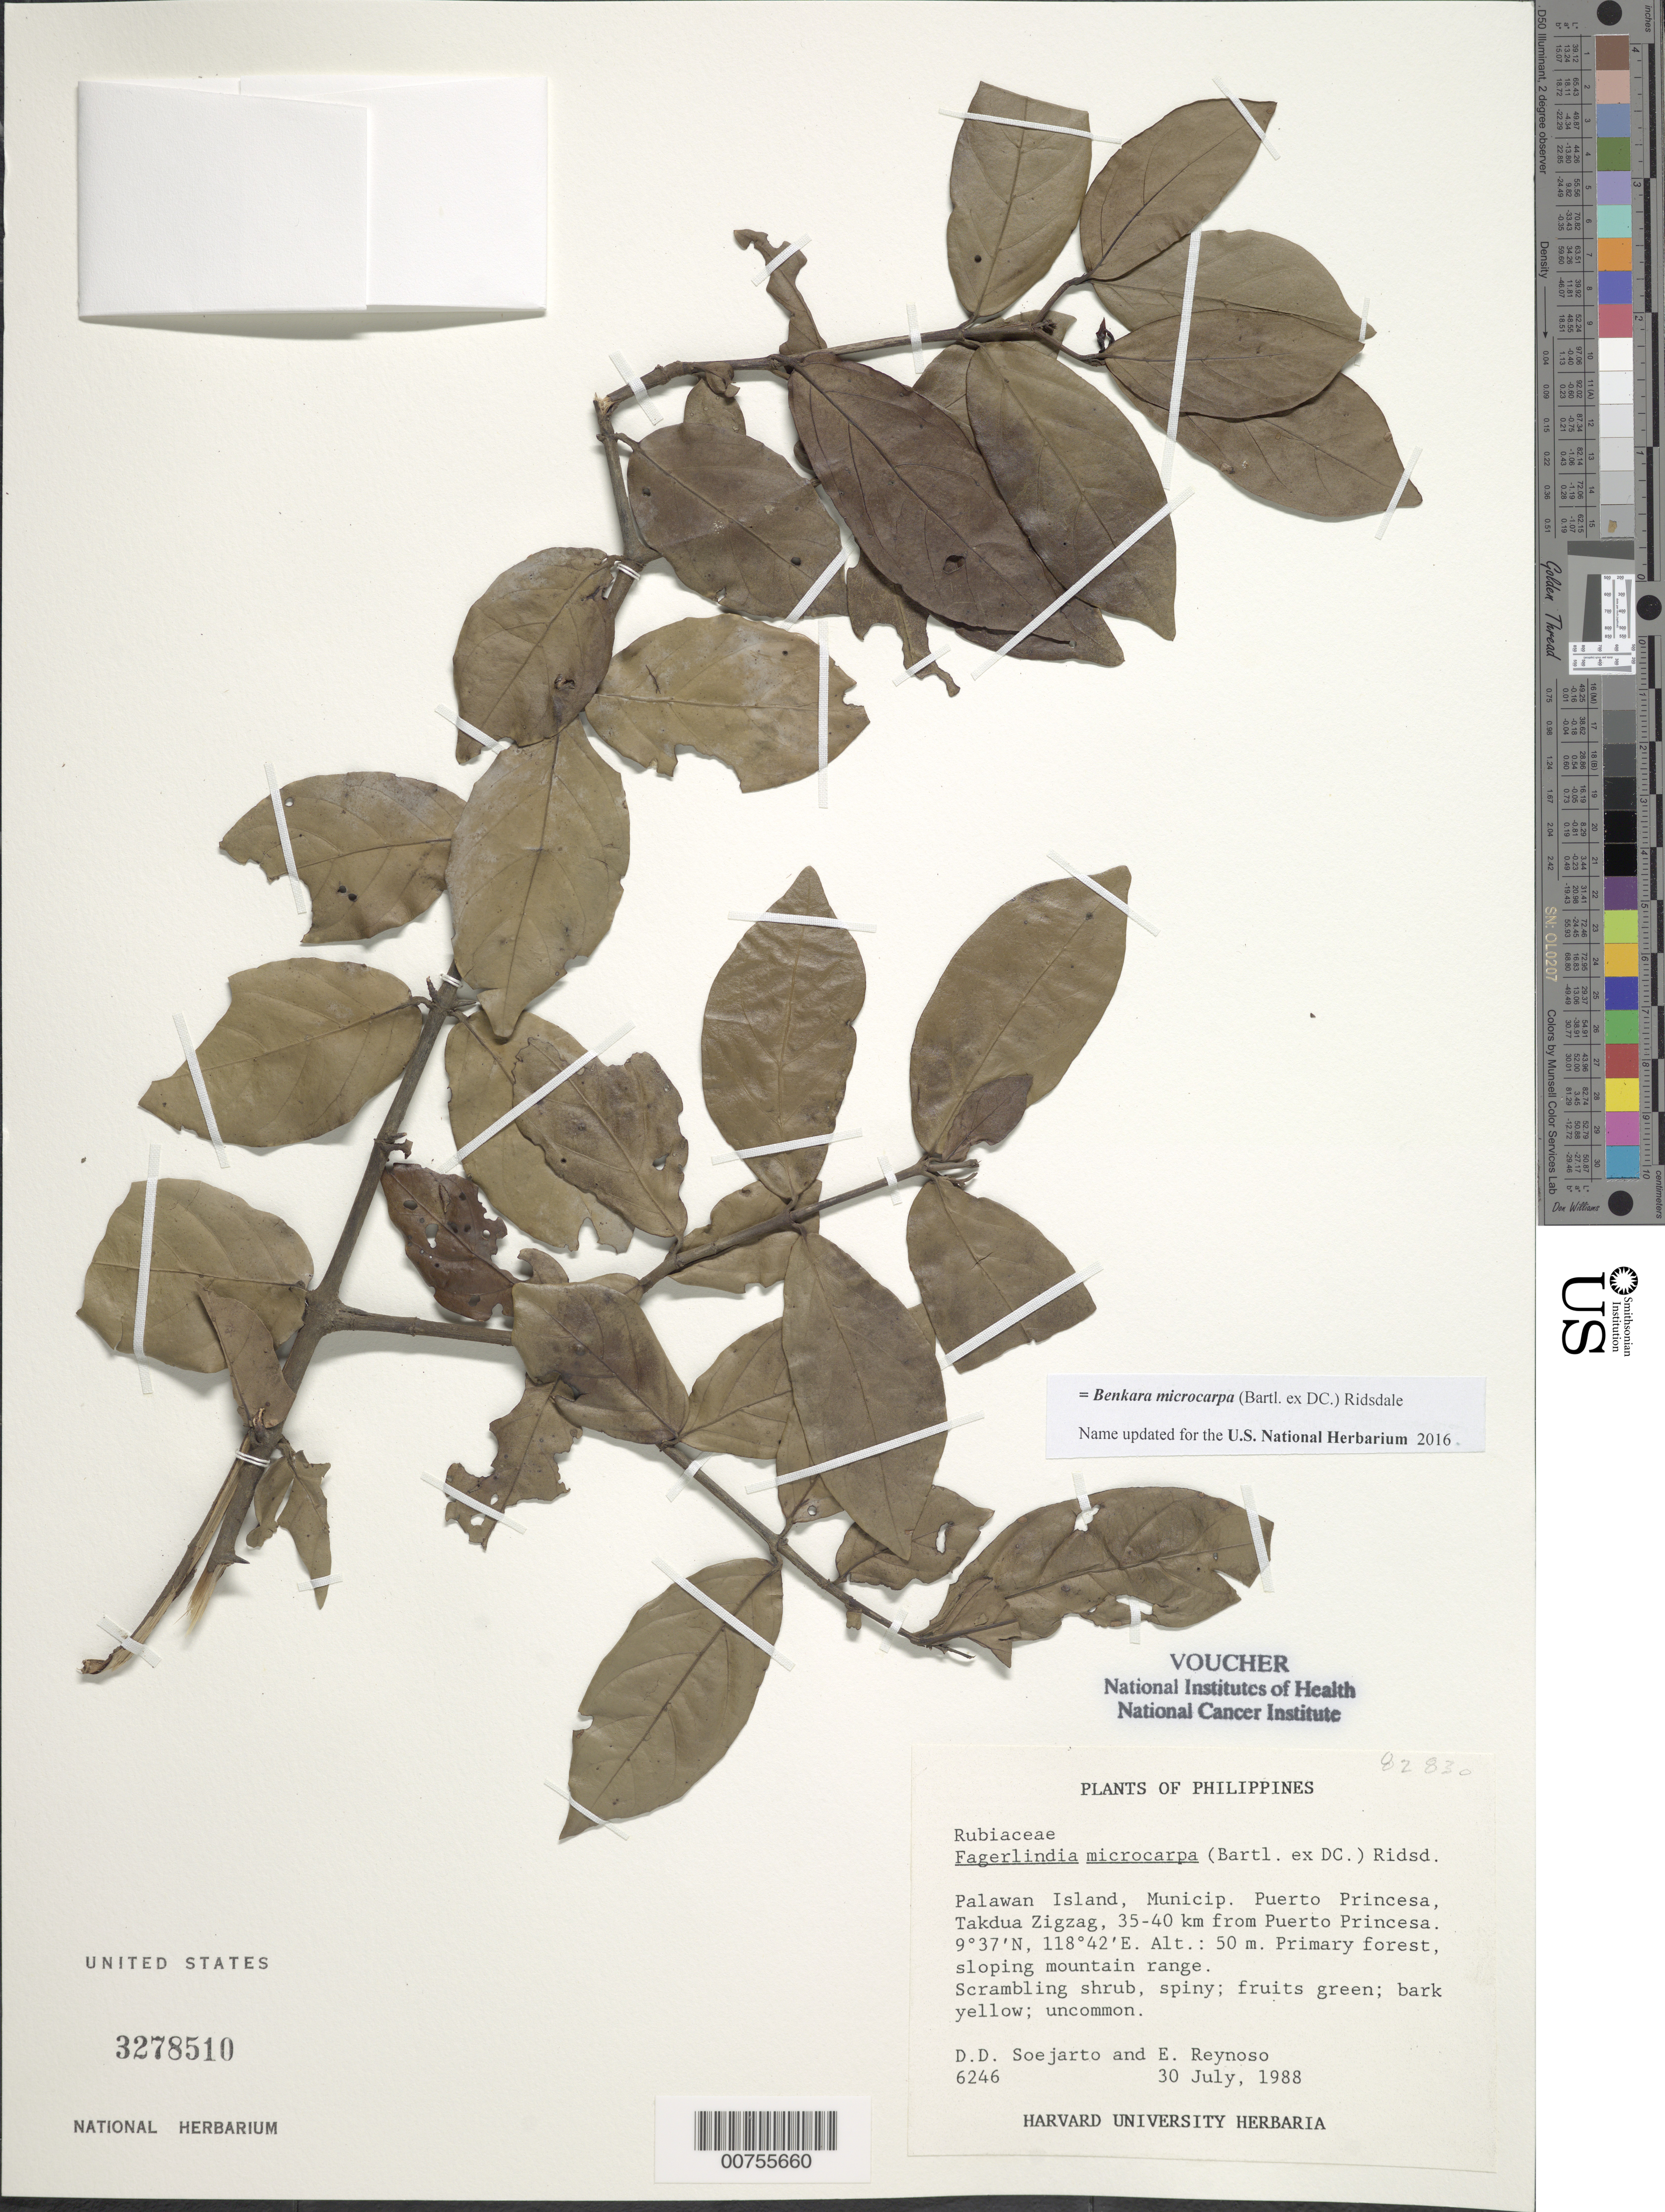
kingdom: Plantae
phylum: Tracheophyta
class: Magnoliopsida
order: Gentianales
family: Rubiaceae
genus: Fagerlindia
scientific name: Fagerlindia microcarpa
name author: (Bartl. ex DC.) Ridsdale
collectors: D. D. Soejarto & E. Reynoso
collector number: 6246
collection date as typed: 30 Jul 1988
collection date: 1988-07-30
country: Philippines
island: Palawan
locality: Municip. Puerto Princesa, Takdua Zigzag, km 35-40 from Puerto Princesa.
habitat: Primary forest, sloping mountain range.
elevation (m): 50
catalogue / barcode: US 3278510